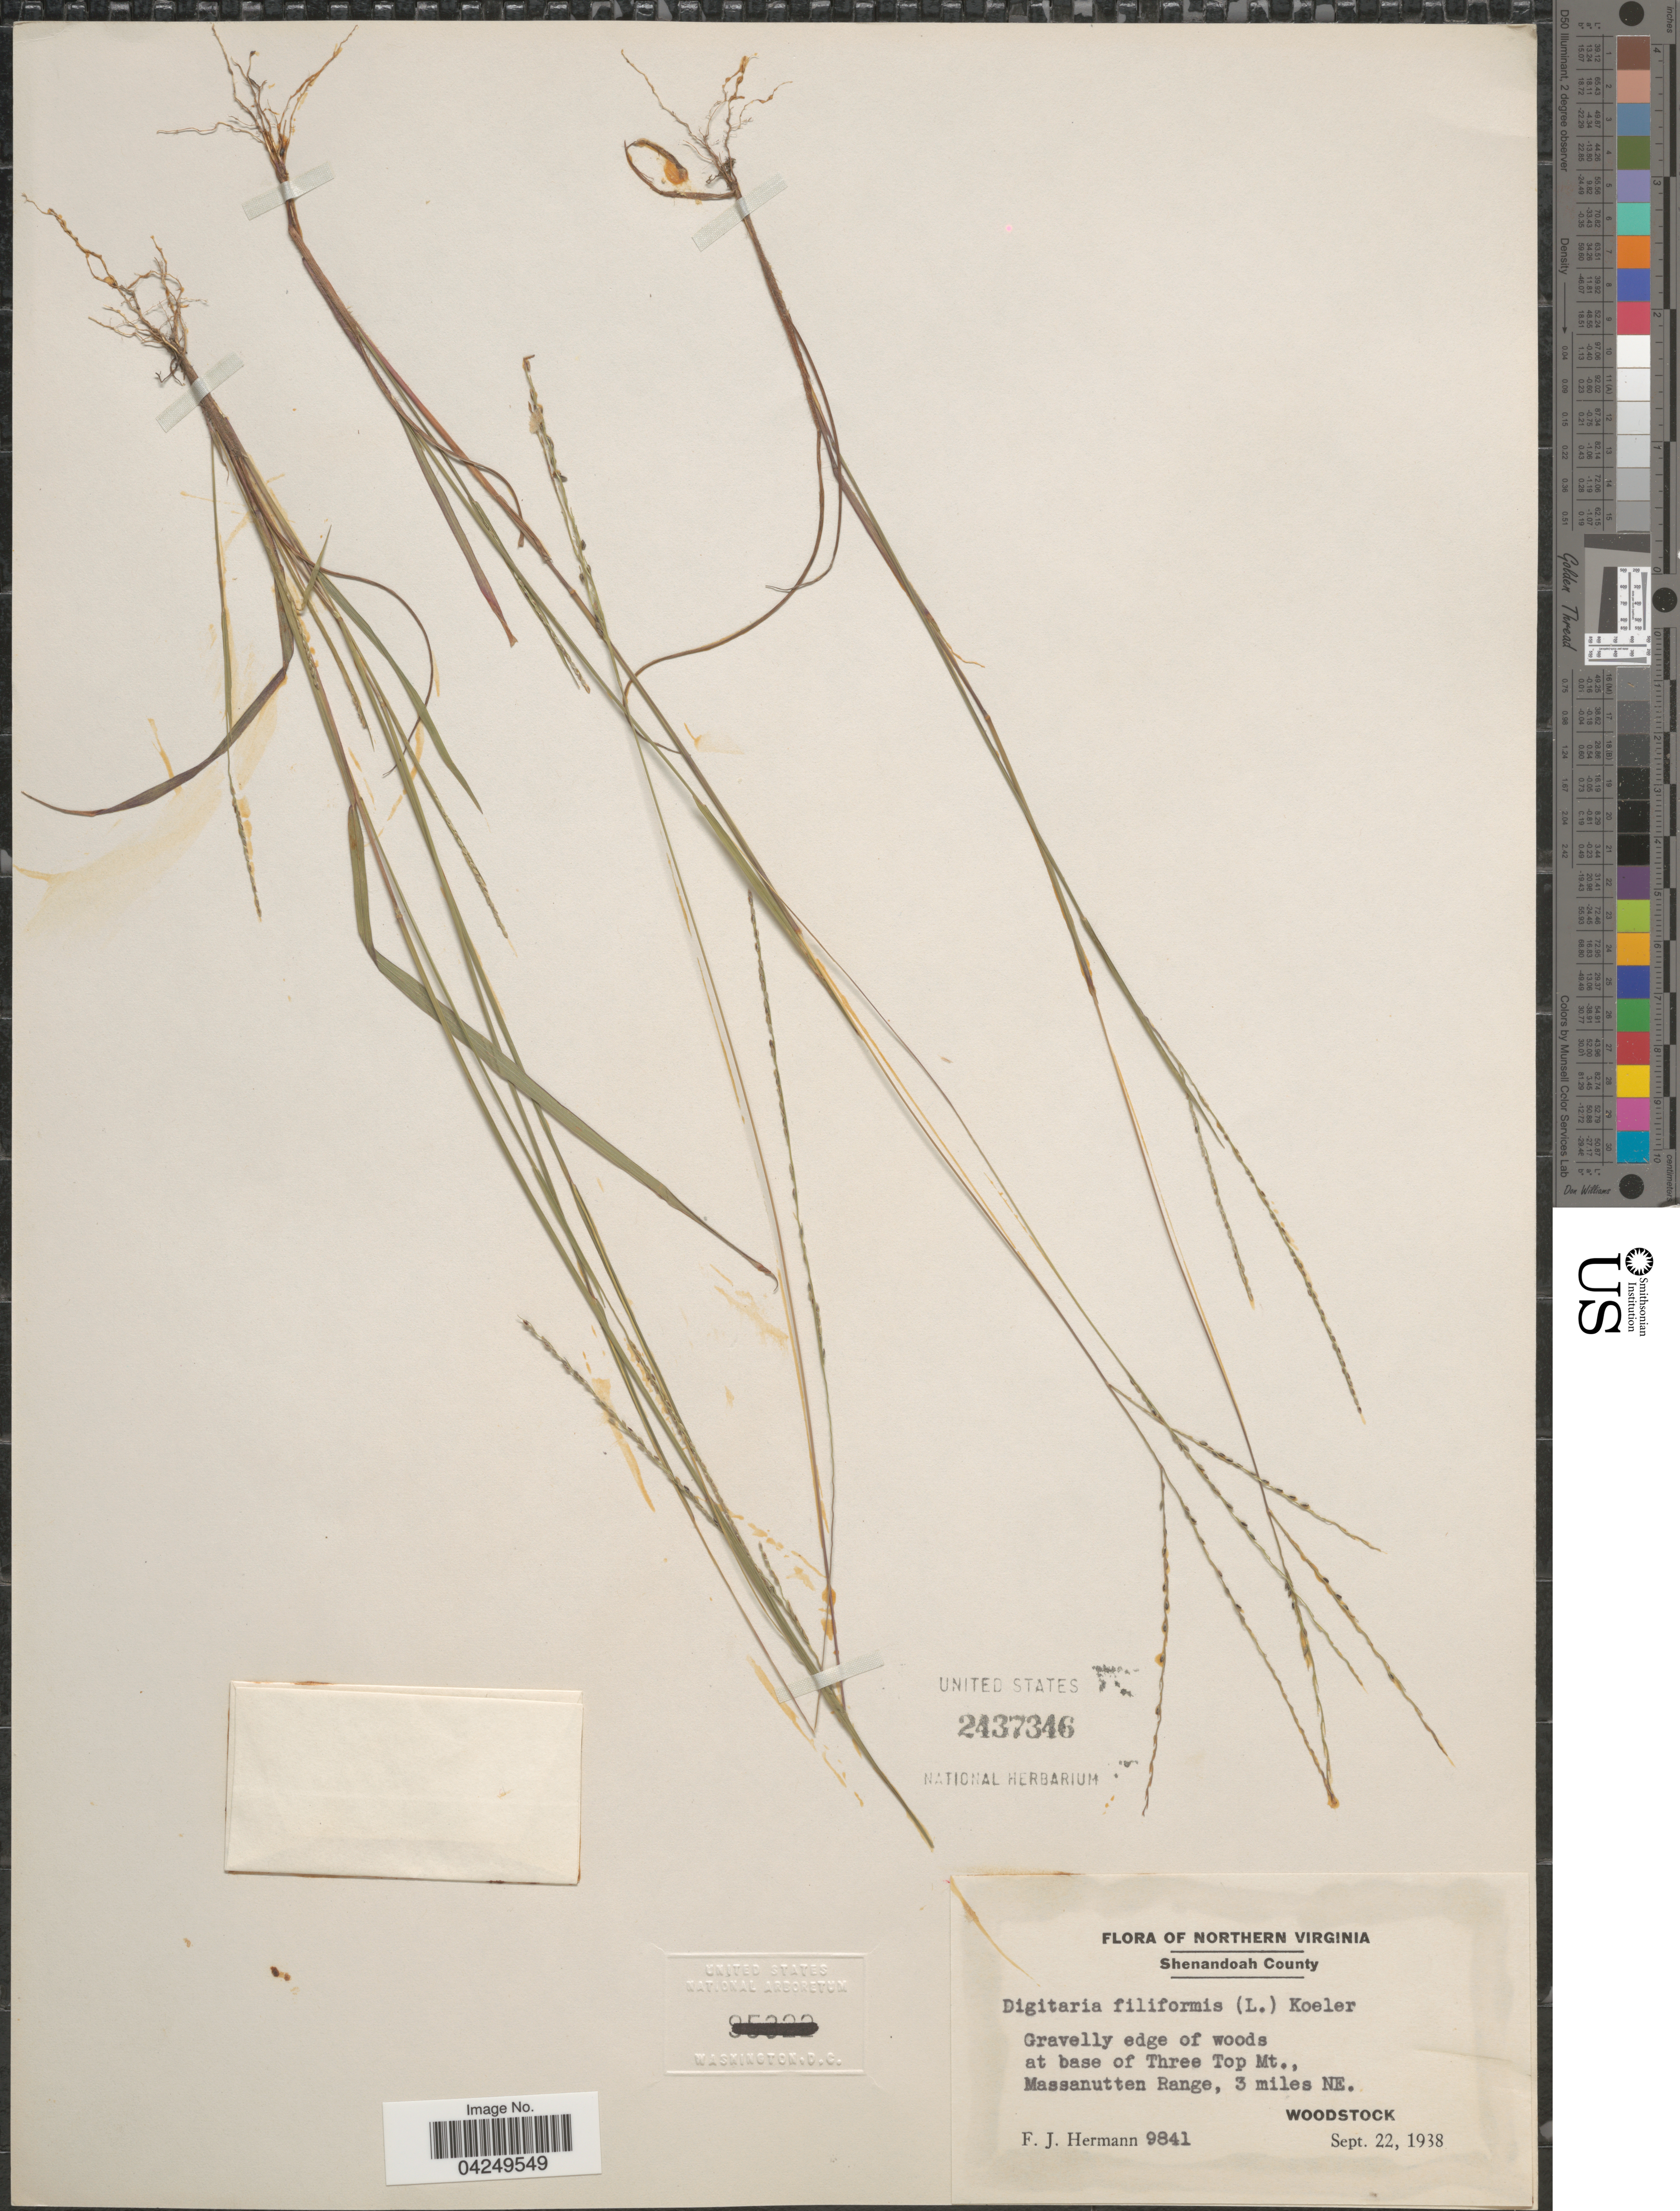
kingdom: Plantae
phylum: Tracheophyta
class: Liliopsida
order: Poales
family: Poaceae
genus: Digitaria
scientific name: Digitaria filiformis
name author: (L.) Koeler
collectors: F. J. Hermann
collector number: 9841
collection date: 1938-09-22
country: United States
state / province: Virginia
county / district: Shenandoah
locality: Northern Virginia. Shenandoah County. Gravelly edge of woods at base of Three Top Mt., Massanutten Range, 3 miles NE. Woodstock.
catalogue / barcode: US 2437346